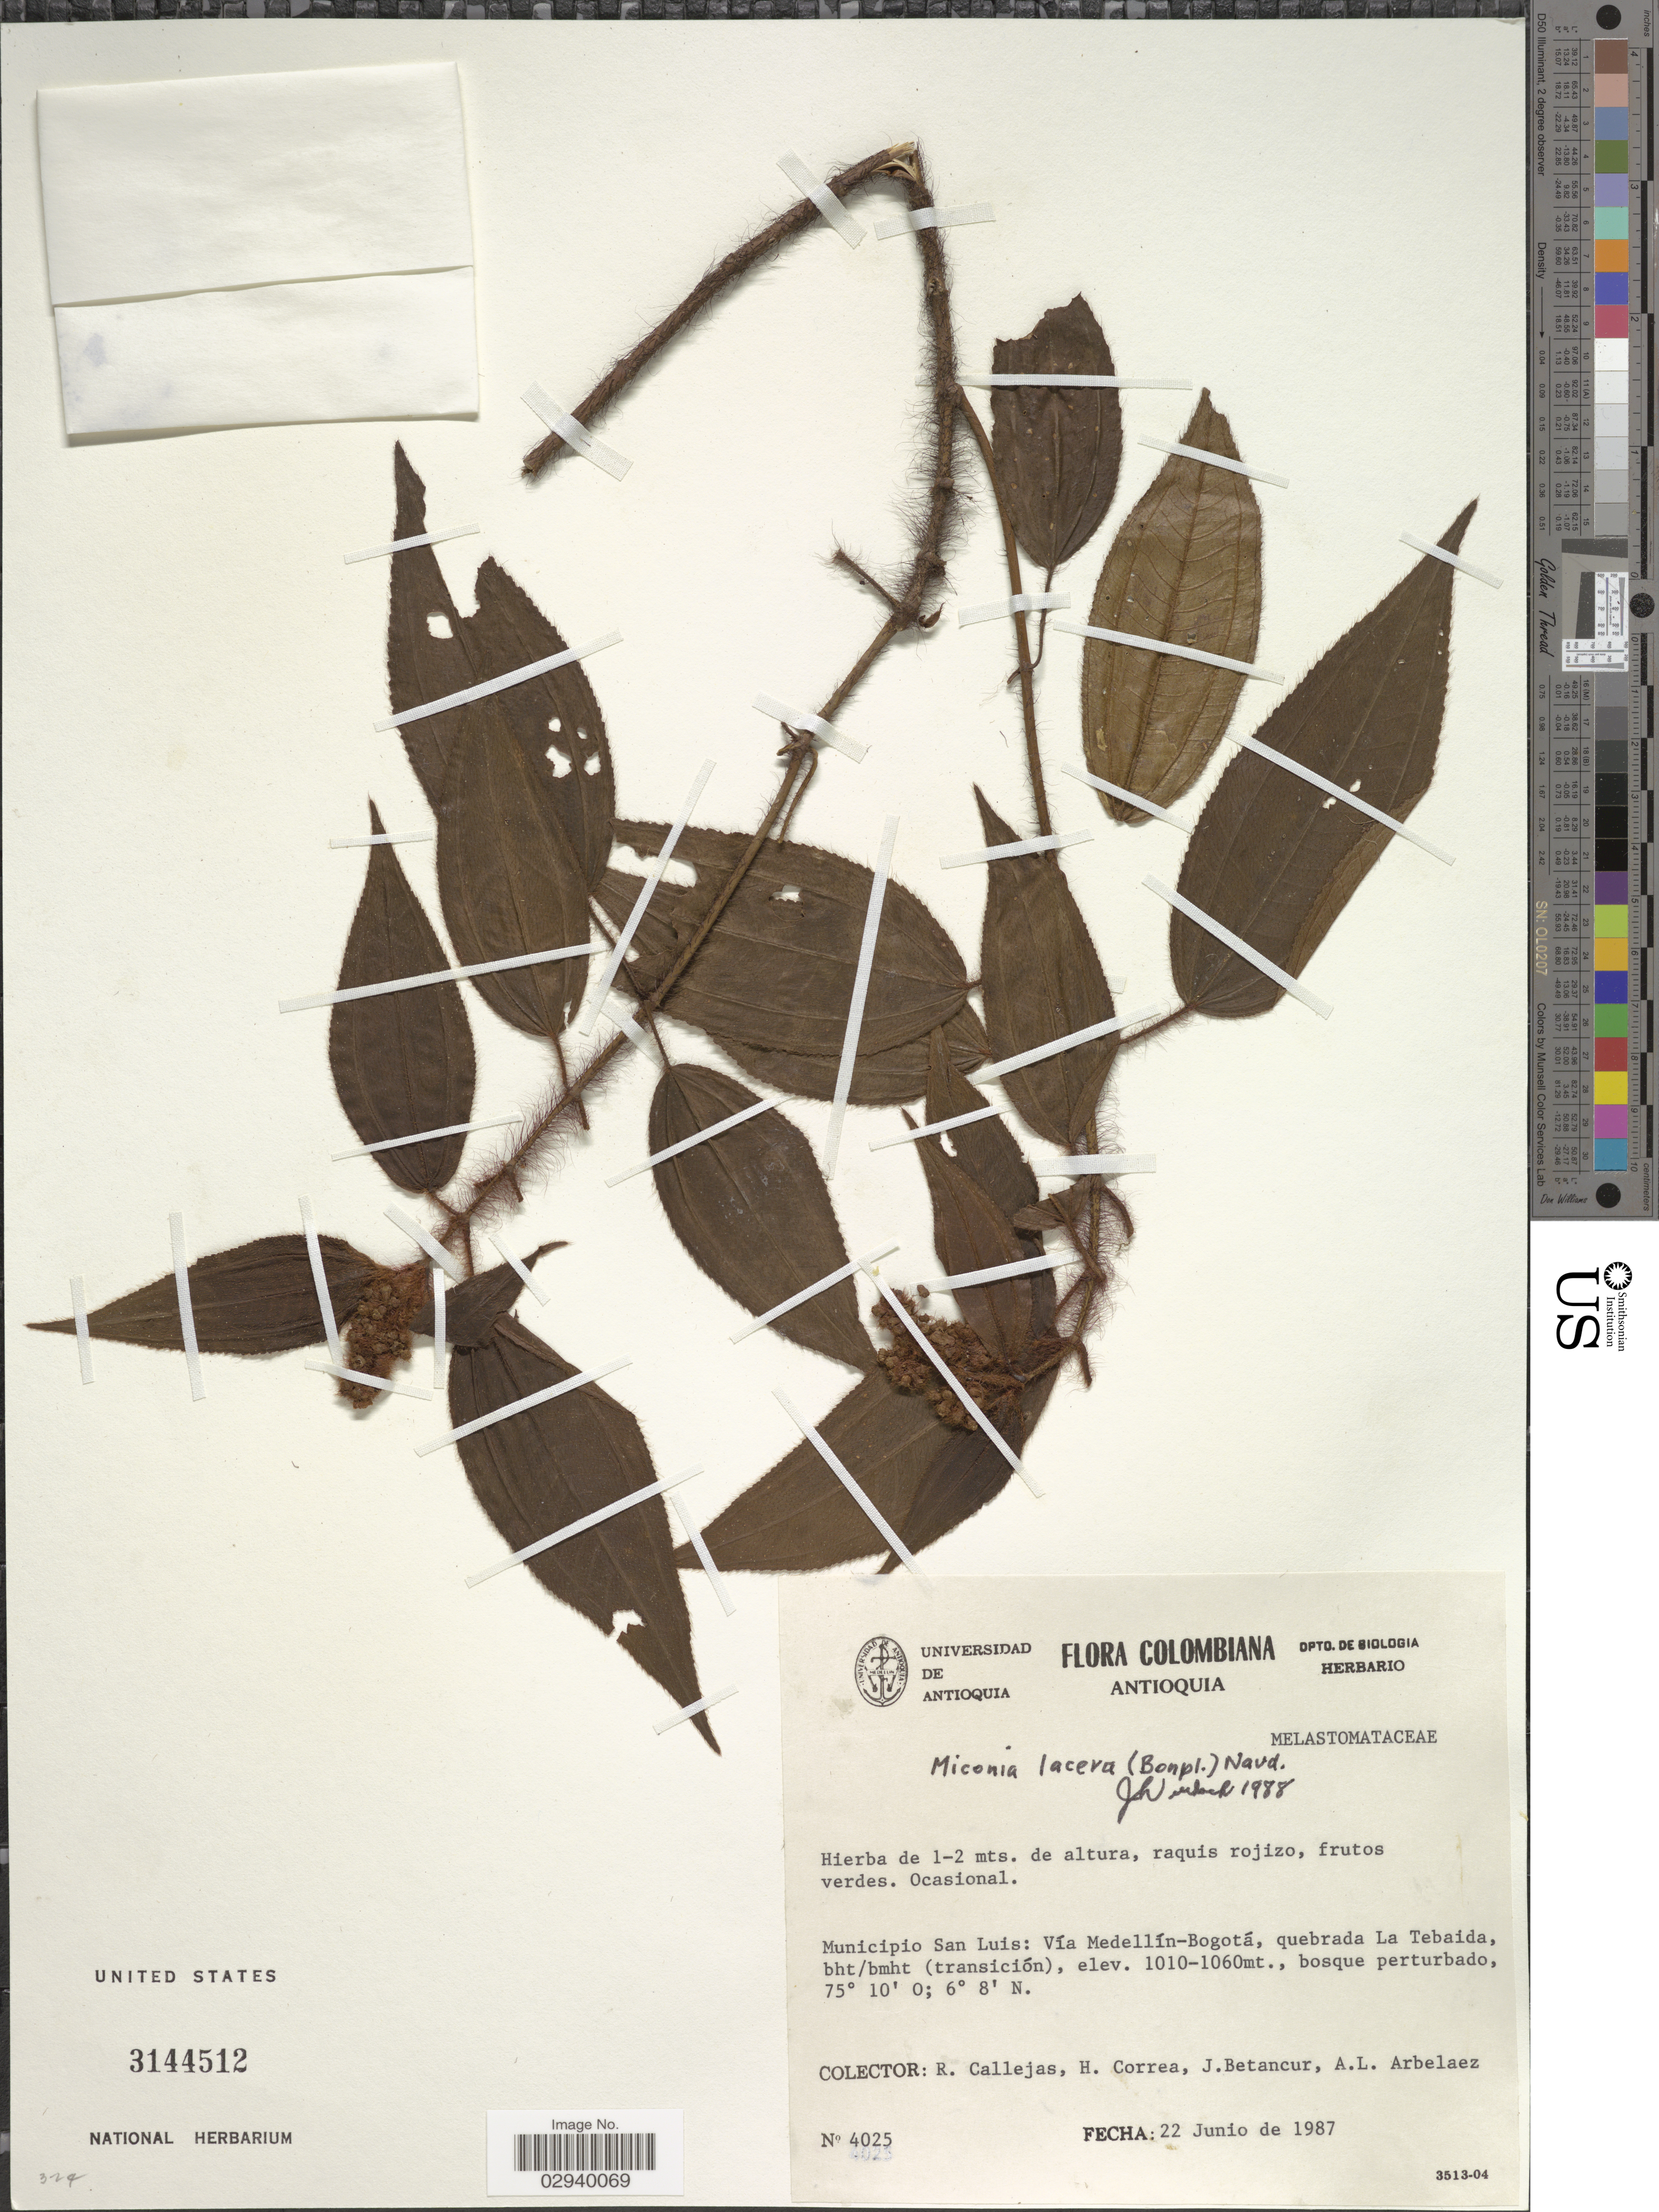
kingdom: Plantae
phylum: Tracheophyta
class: Magnoliopsida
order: Myrtales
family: Melastomataceae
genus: Miconia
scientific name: Miconia lacera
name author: (Bonpl.) Naudin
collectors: R. Callejas, H. Correa, J. Betancur & A. Arbeláez Alvarez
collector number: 4025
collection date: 1987-06-22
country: Colombia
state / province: Antioquia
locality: Municipio San Luis: Vía Medellín-Bogotá, quebrada La Tebaida, bht/bmht (transición), bosque perturbado.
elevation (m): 1010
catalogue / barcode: US 3144512